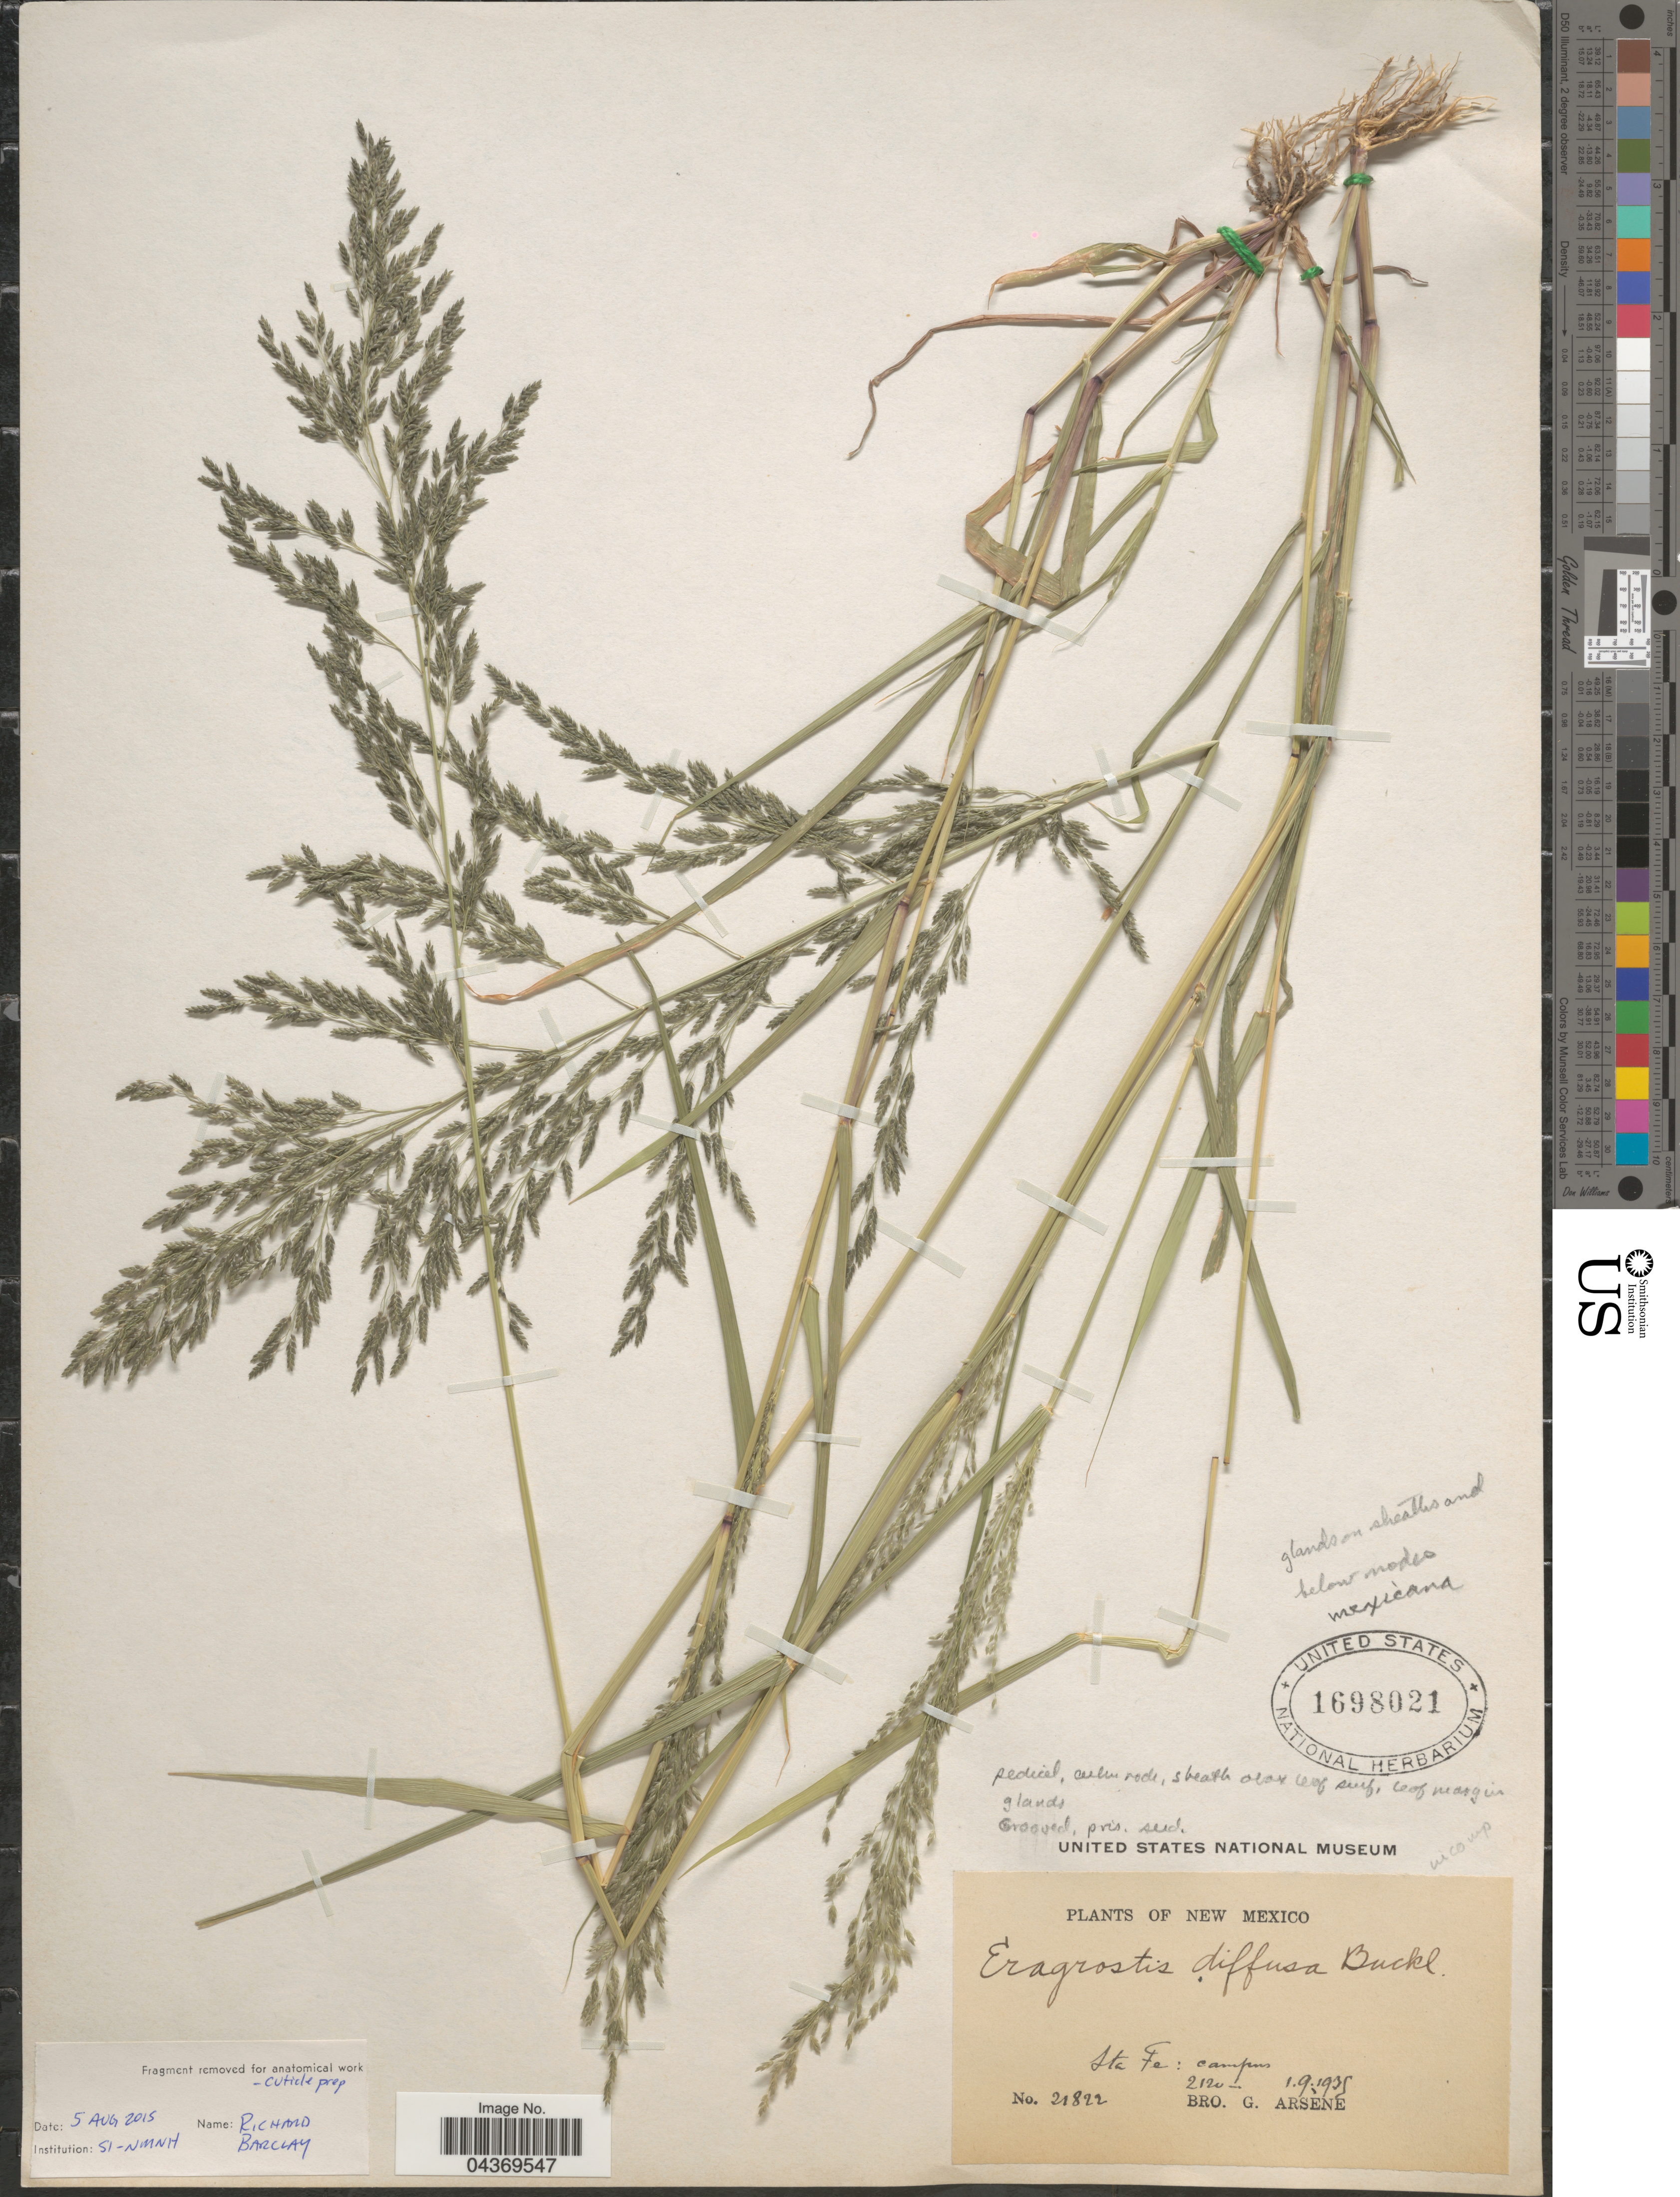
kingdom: Plantae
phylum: Tracheophyta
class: Liliopsida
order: Poales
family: Poaceae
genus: Eragrostis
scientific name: Eragrostis mexicana subsp. mexicana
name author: (Hornem.) Link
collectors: Bro. G. Arsène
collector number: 21822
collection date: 1935-09-01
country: United States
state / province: New Mexico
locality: Sta Fe: campus.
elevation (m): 2120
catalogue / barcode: US 1698021